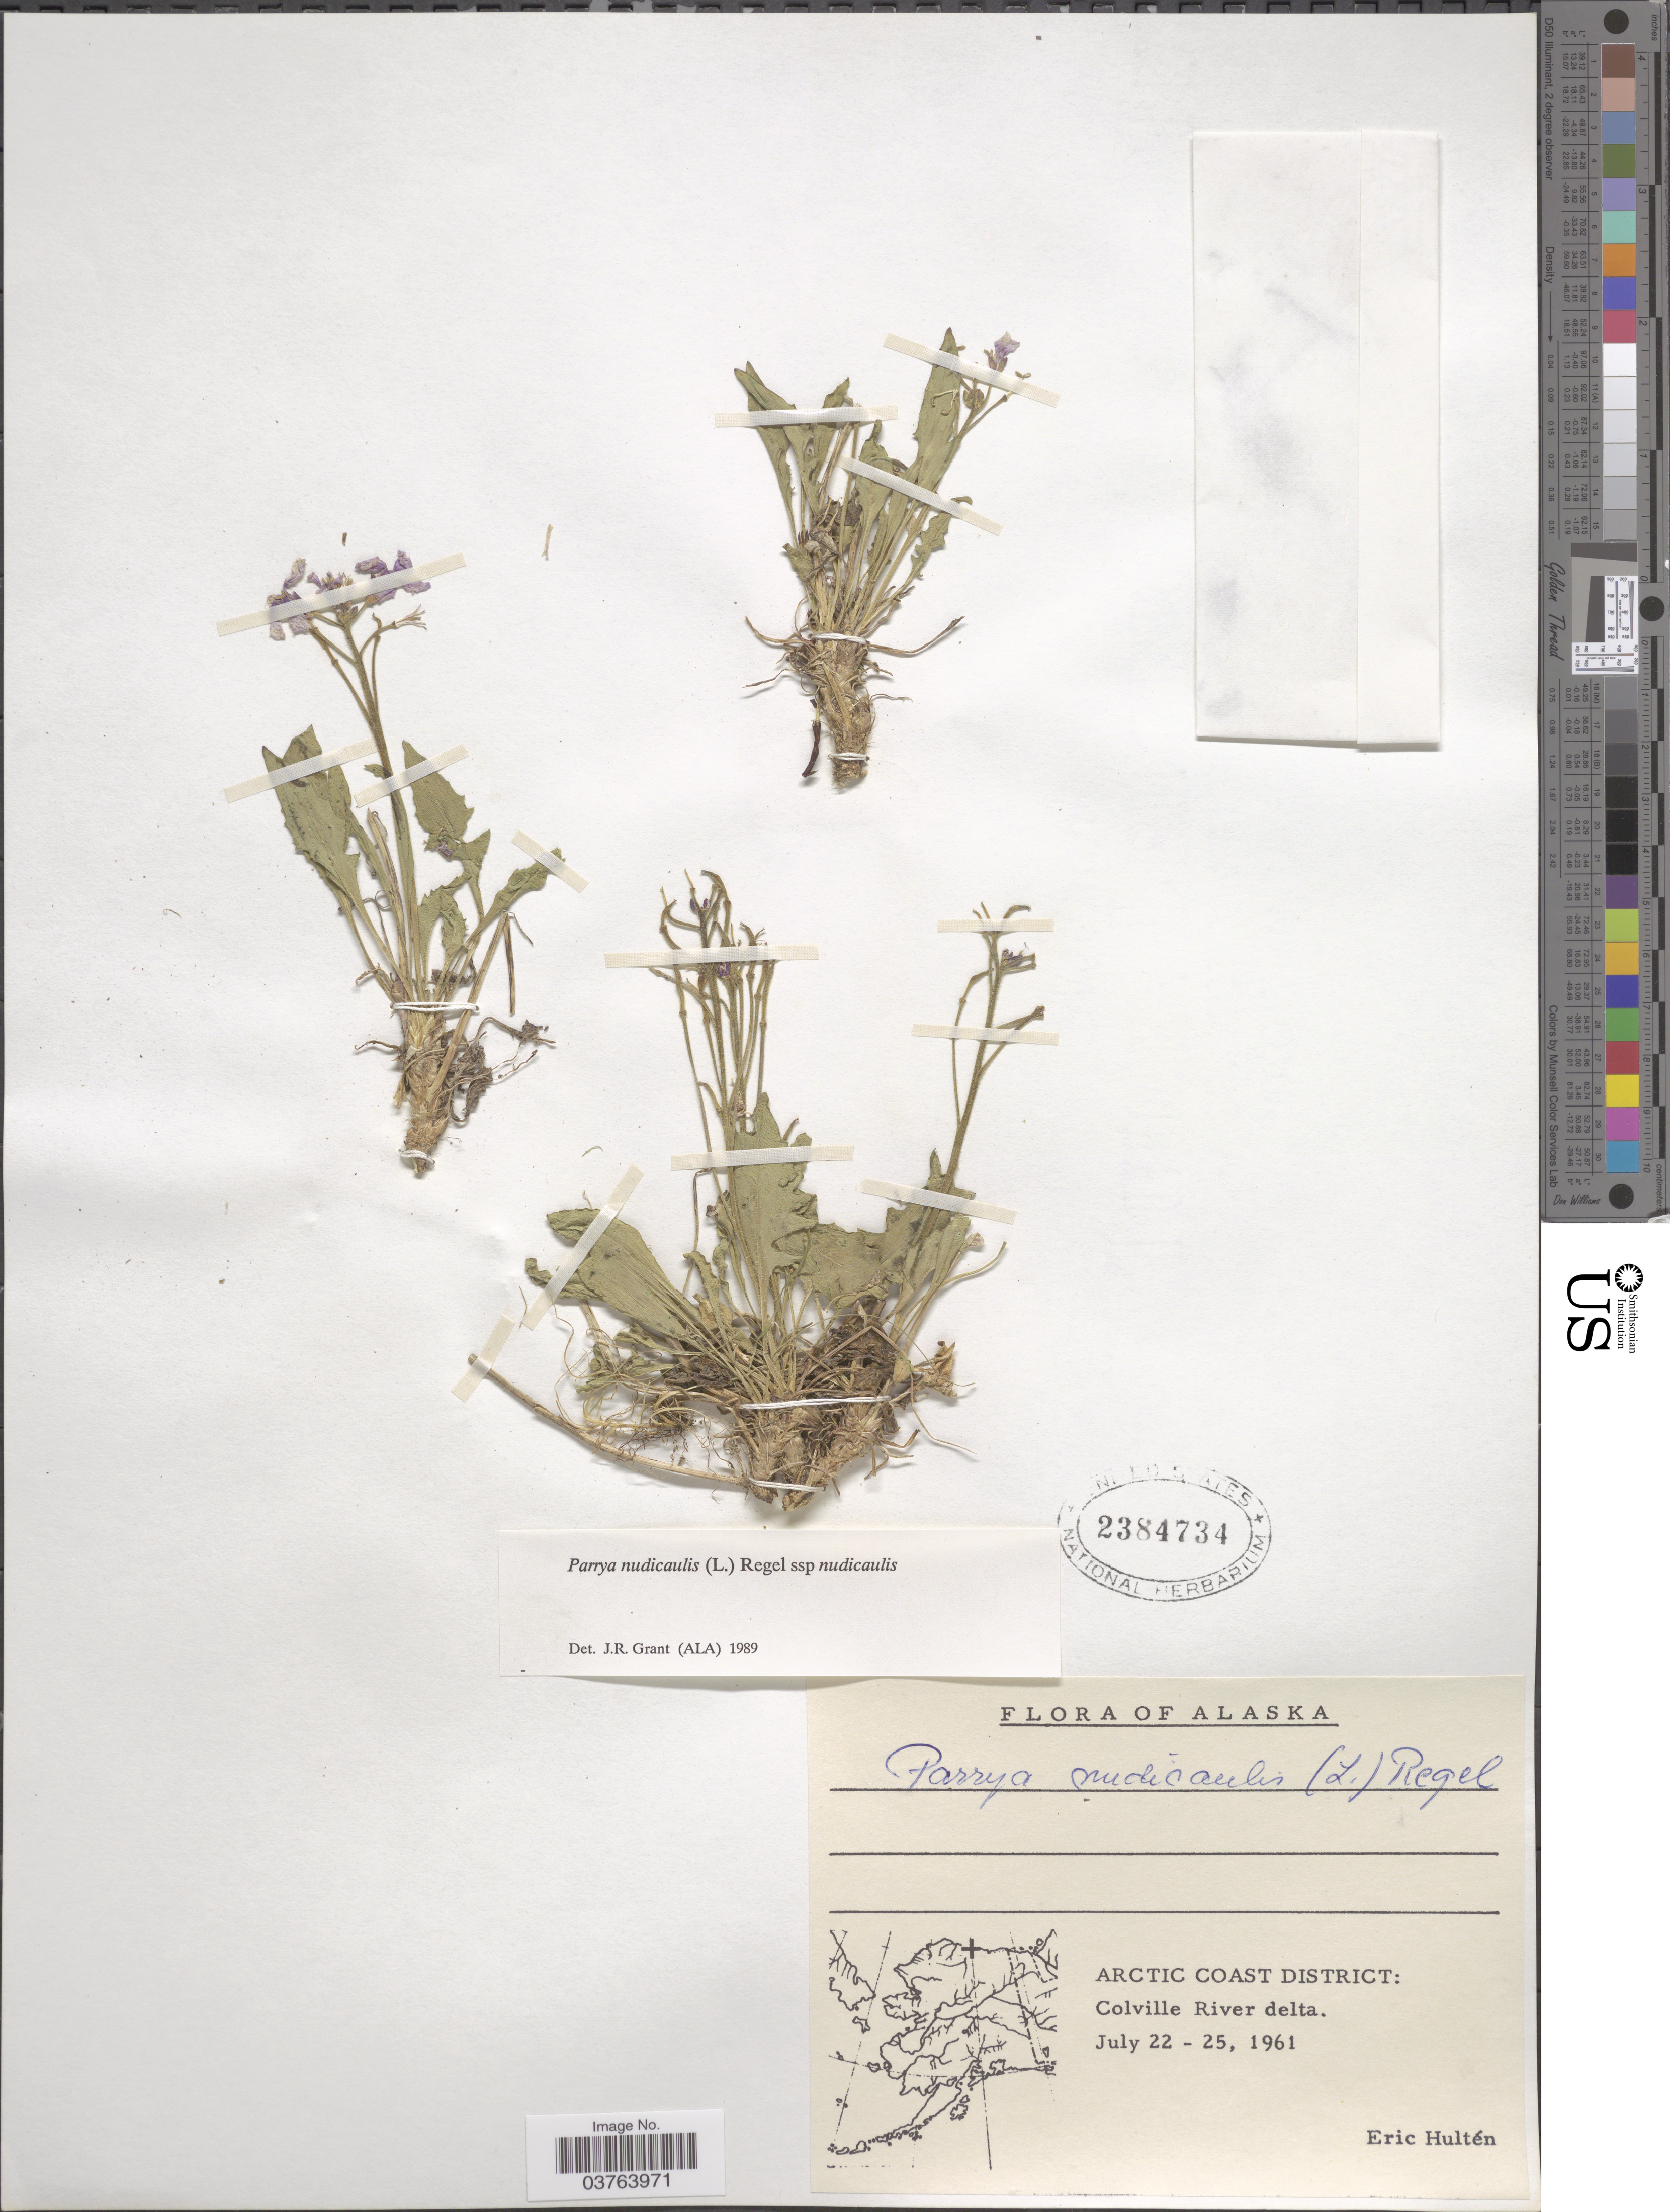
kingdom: Plantae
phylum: Tracheophyta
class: Magnoliopsida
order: Brassicales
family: Brassicaceae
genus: Parrya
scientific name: Parrya nudicaulis subsp. nudicaulis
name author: (L.) Regel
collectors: E. G. Hultén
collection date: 1961-07-22/1961-07-25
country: United States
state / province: Alaska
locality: Arctic Coast District: Colville River delta.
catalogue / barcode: US 2384734